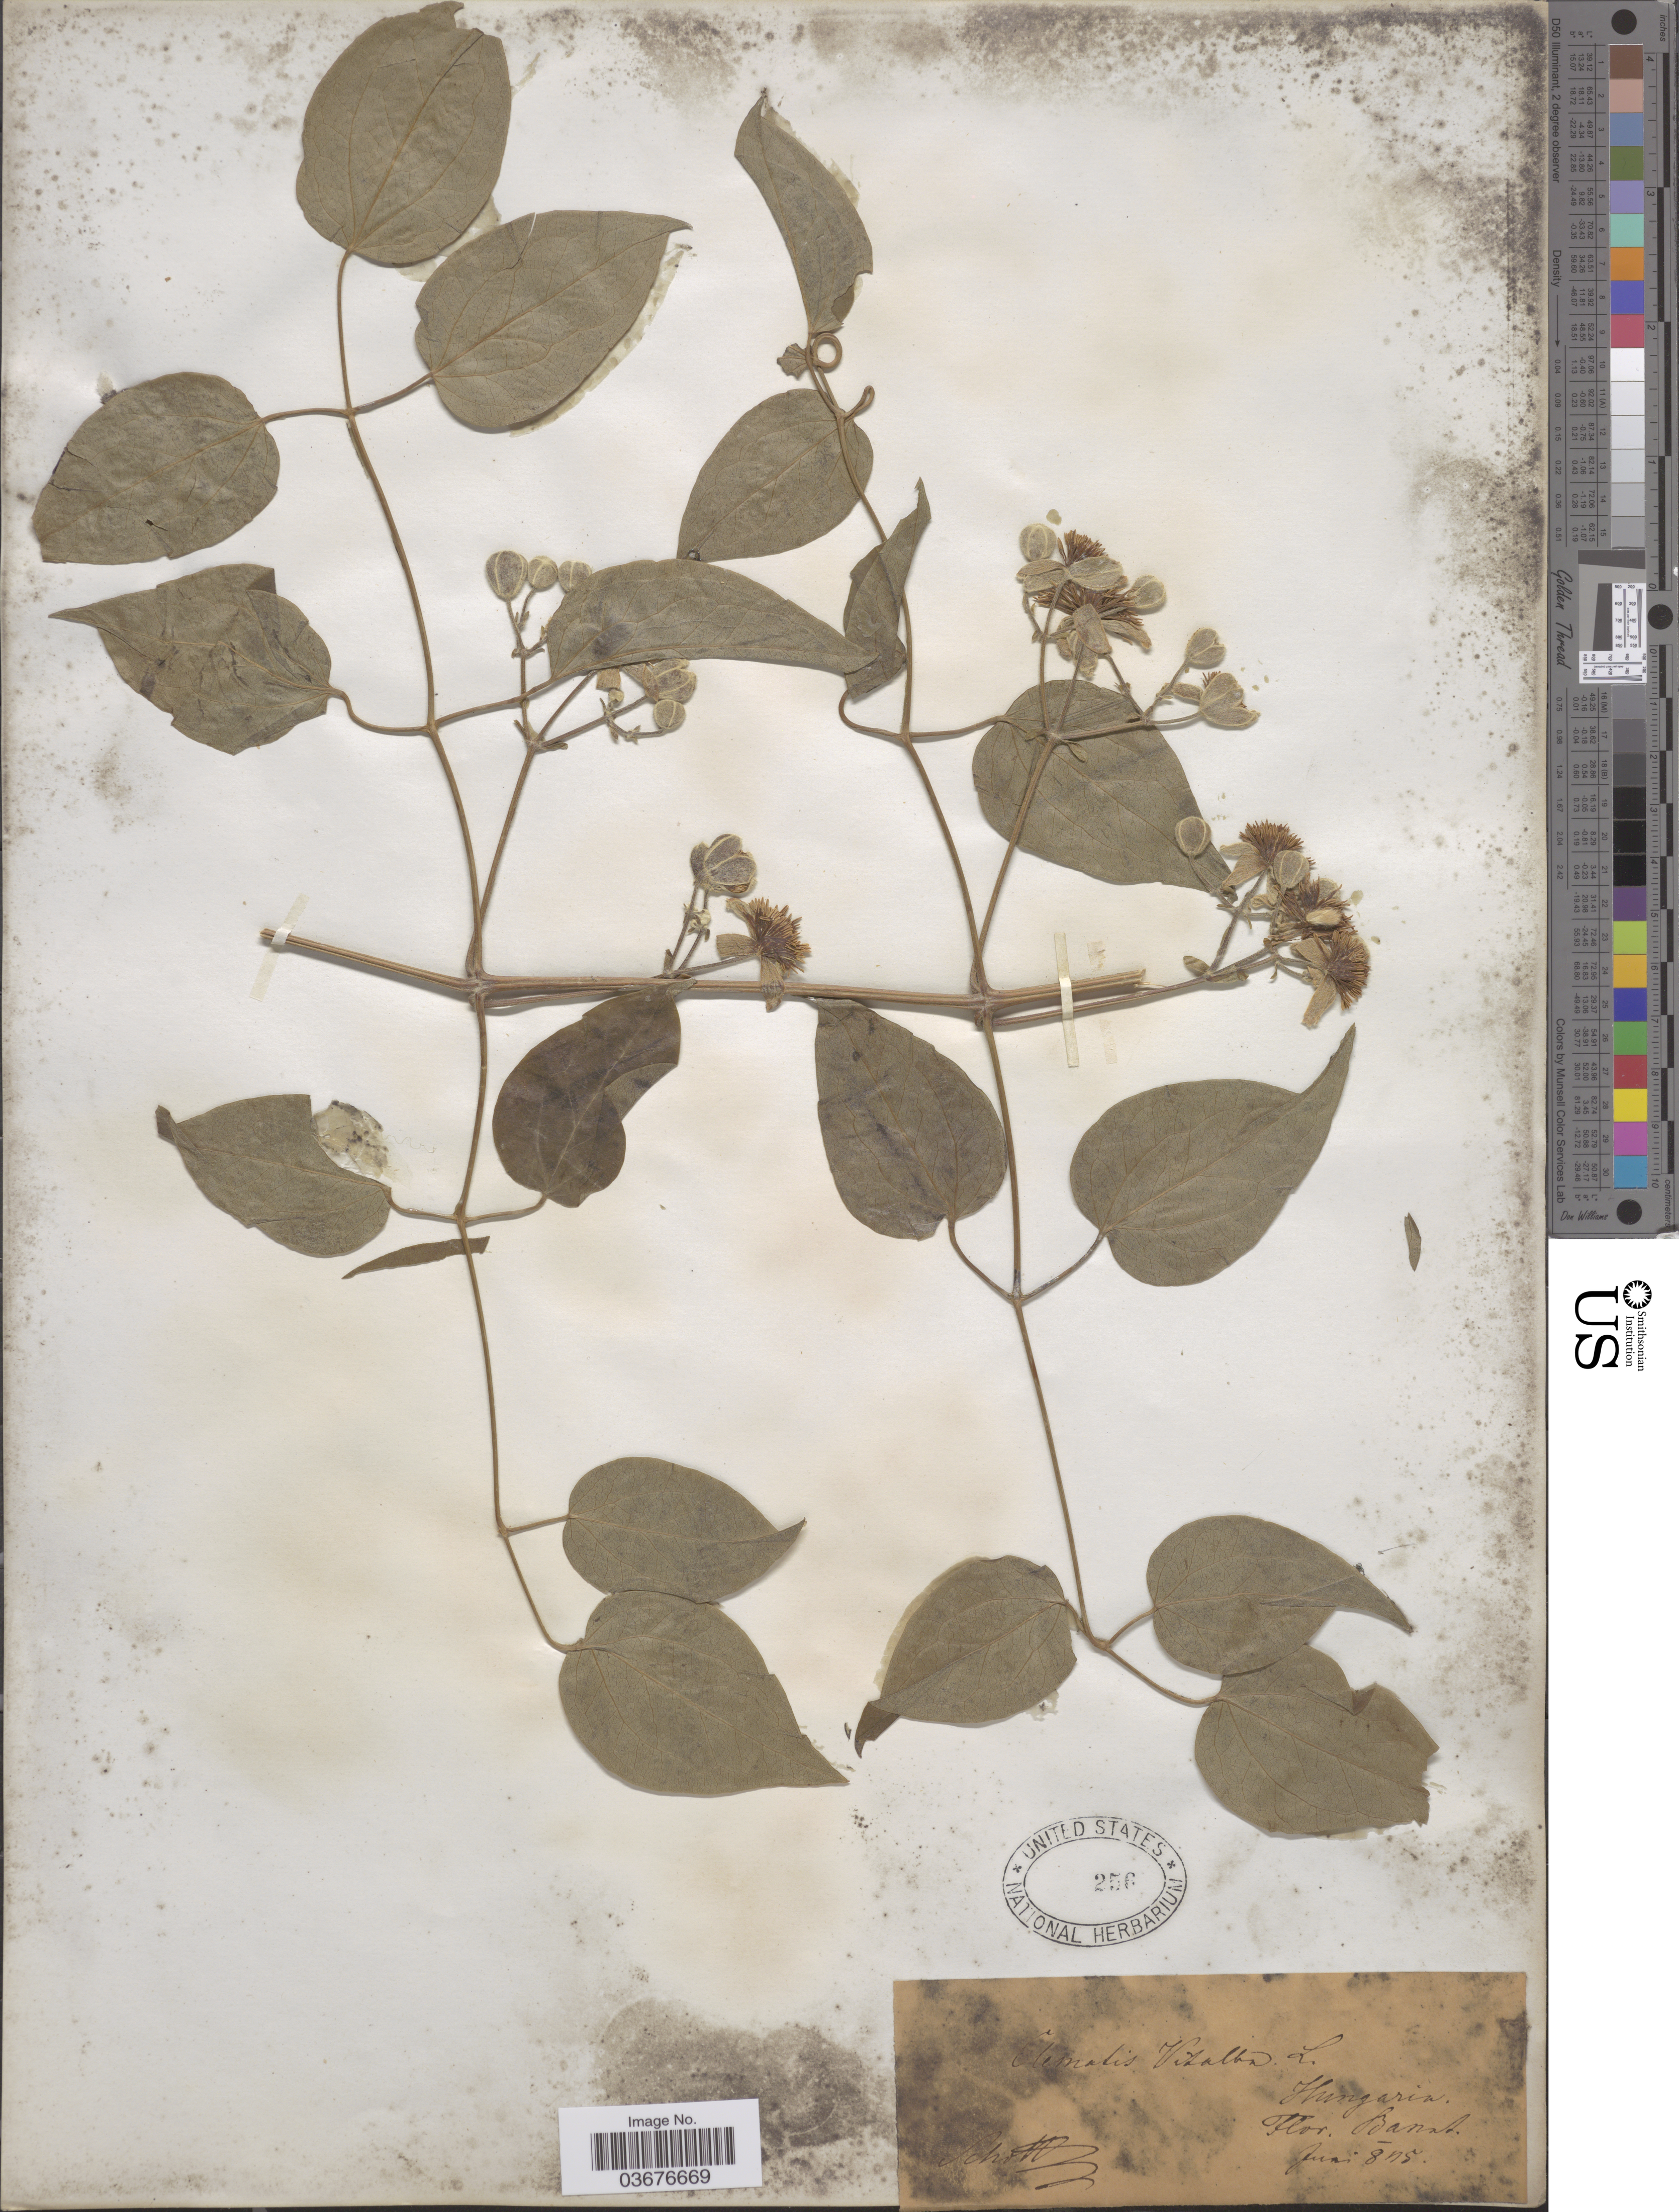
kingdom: Plantae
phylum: Tracheophyta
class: Magnoliopsida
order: Ranunculales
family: Ranunculaceae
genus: Clematis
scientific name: Clematis vitalba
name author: L.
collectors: Schott, --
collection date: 1845-06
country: Hungary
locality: Banat.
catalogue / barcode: US 256